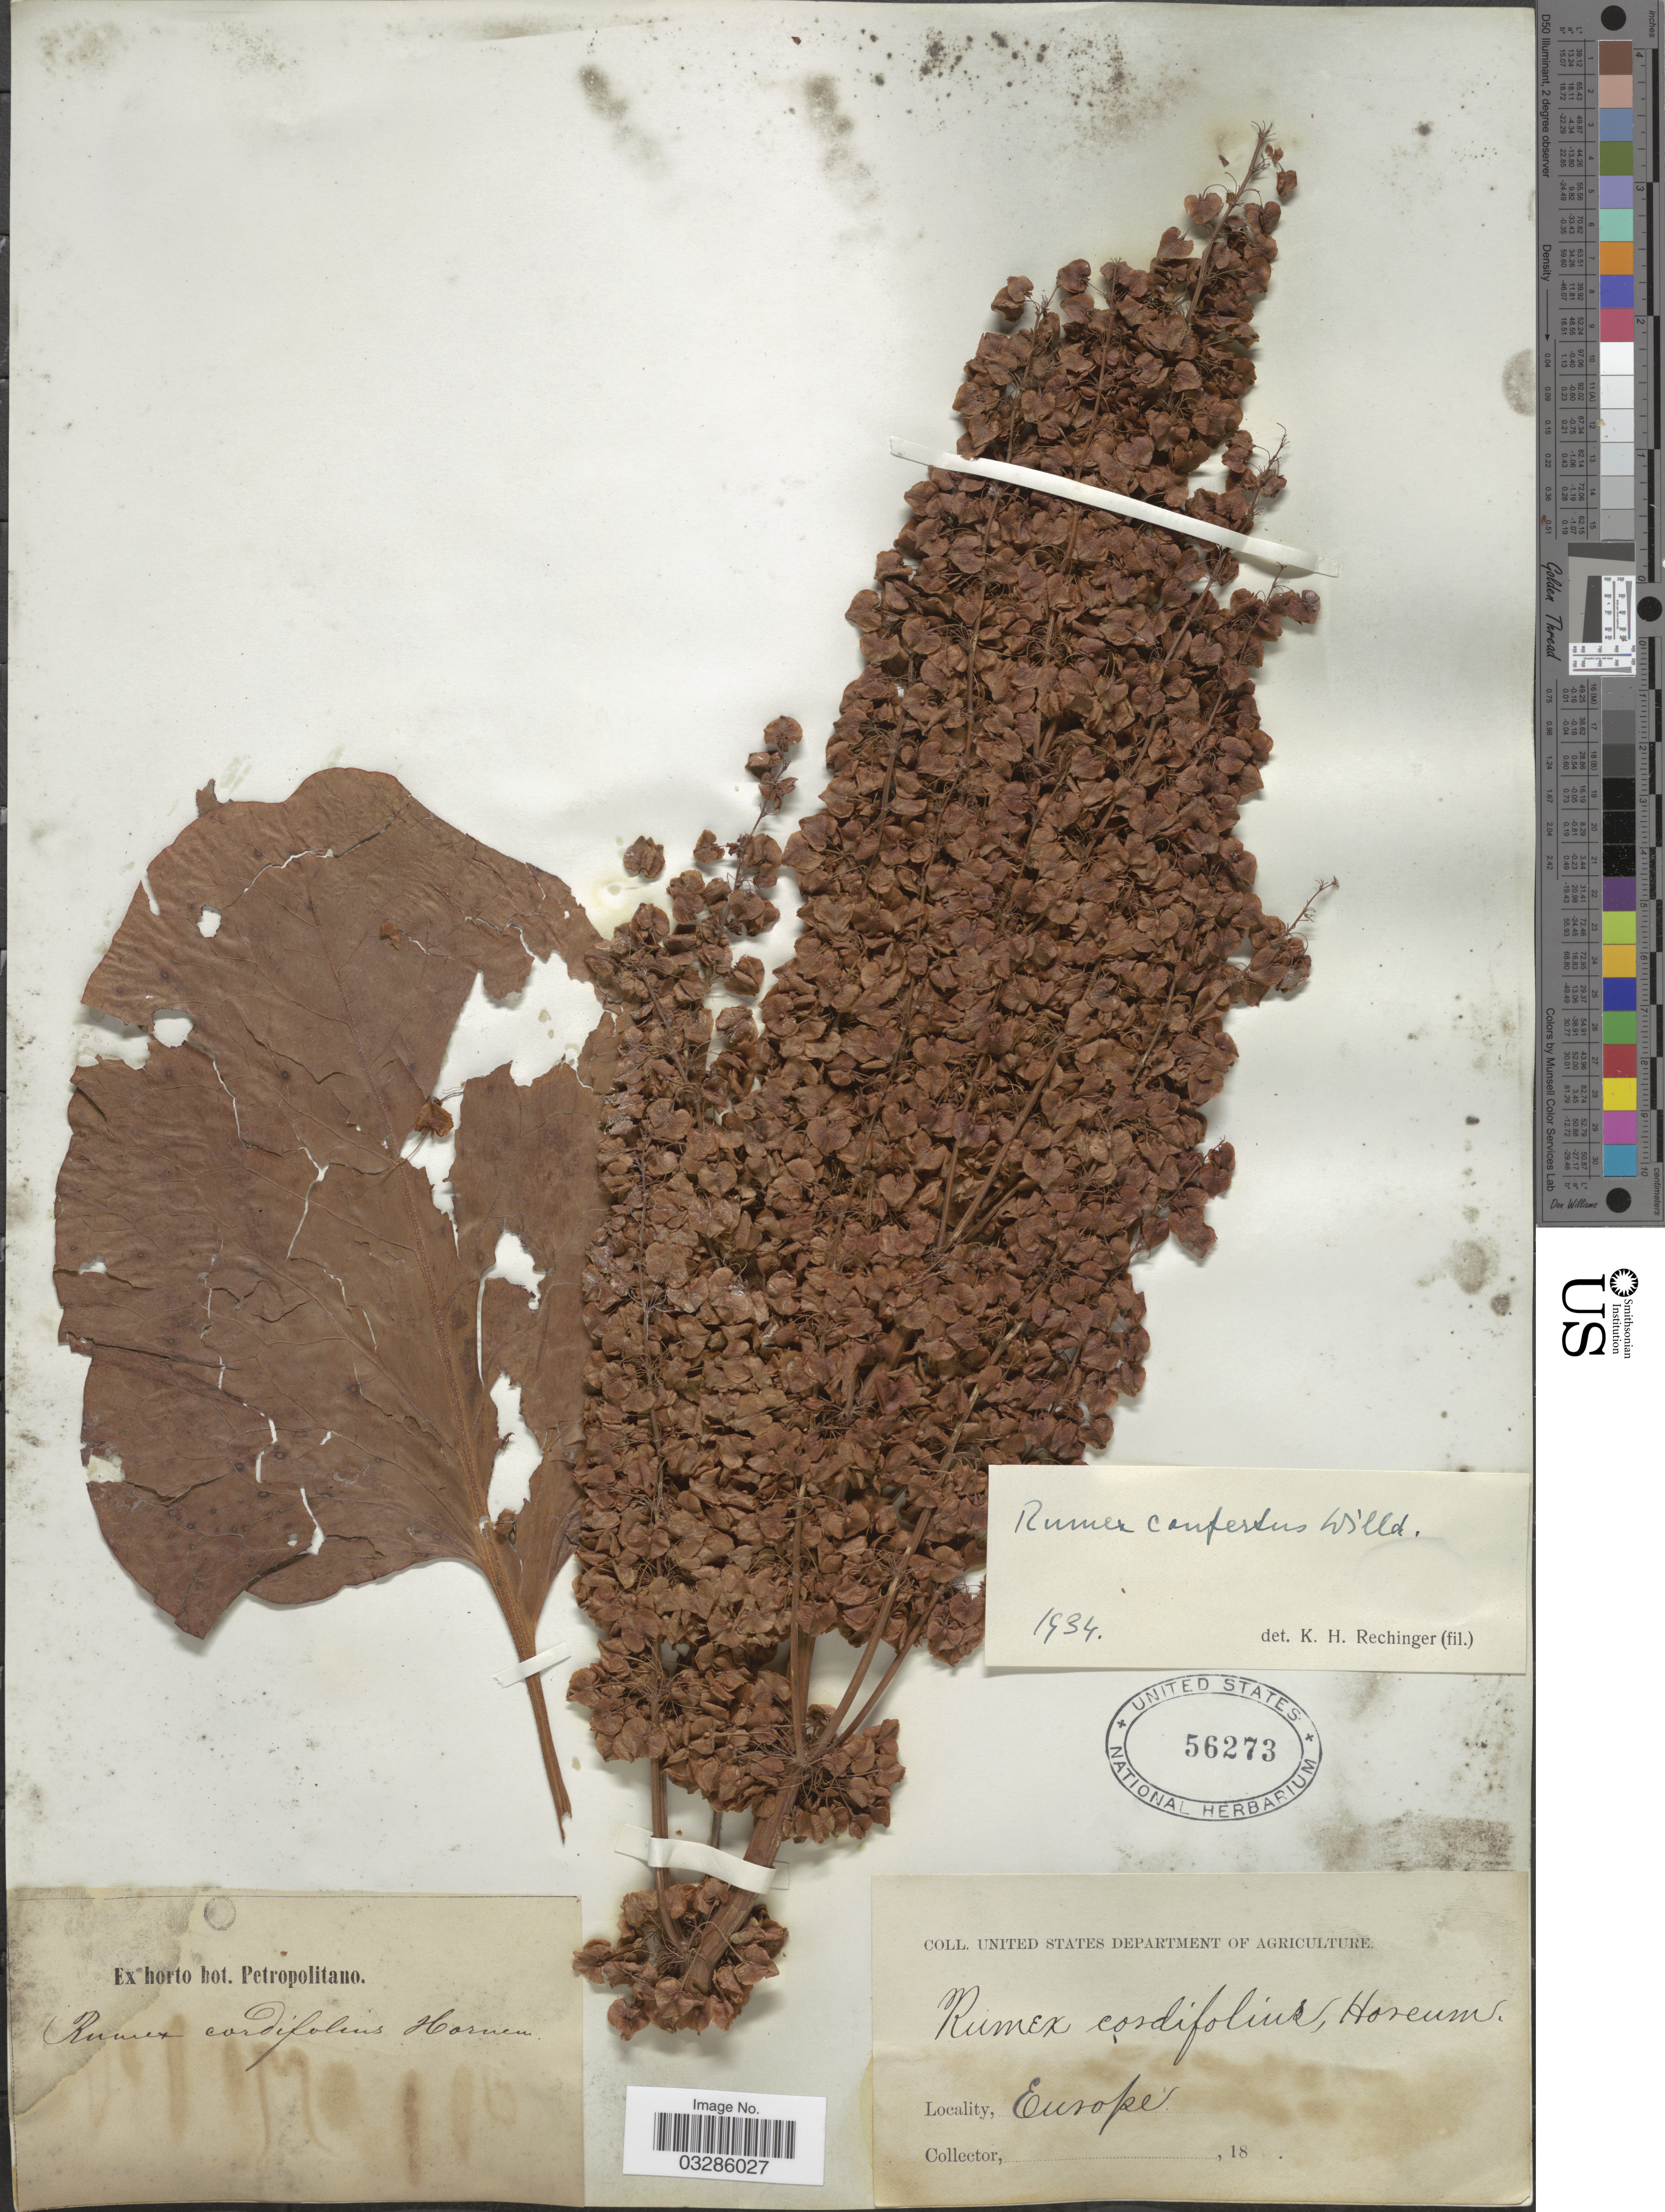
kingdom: Plantae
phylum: Tracheophyta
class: Magnoliopsida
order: Caryophyllales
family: Polygonaceae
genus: Rumex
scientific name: Rumex confertus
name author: Willd.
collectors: ex Horto Bot. Petropolitano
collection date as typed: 18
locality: Europe.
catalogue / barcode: US 56273